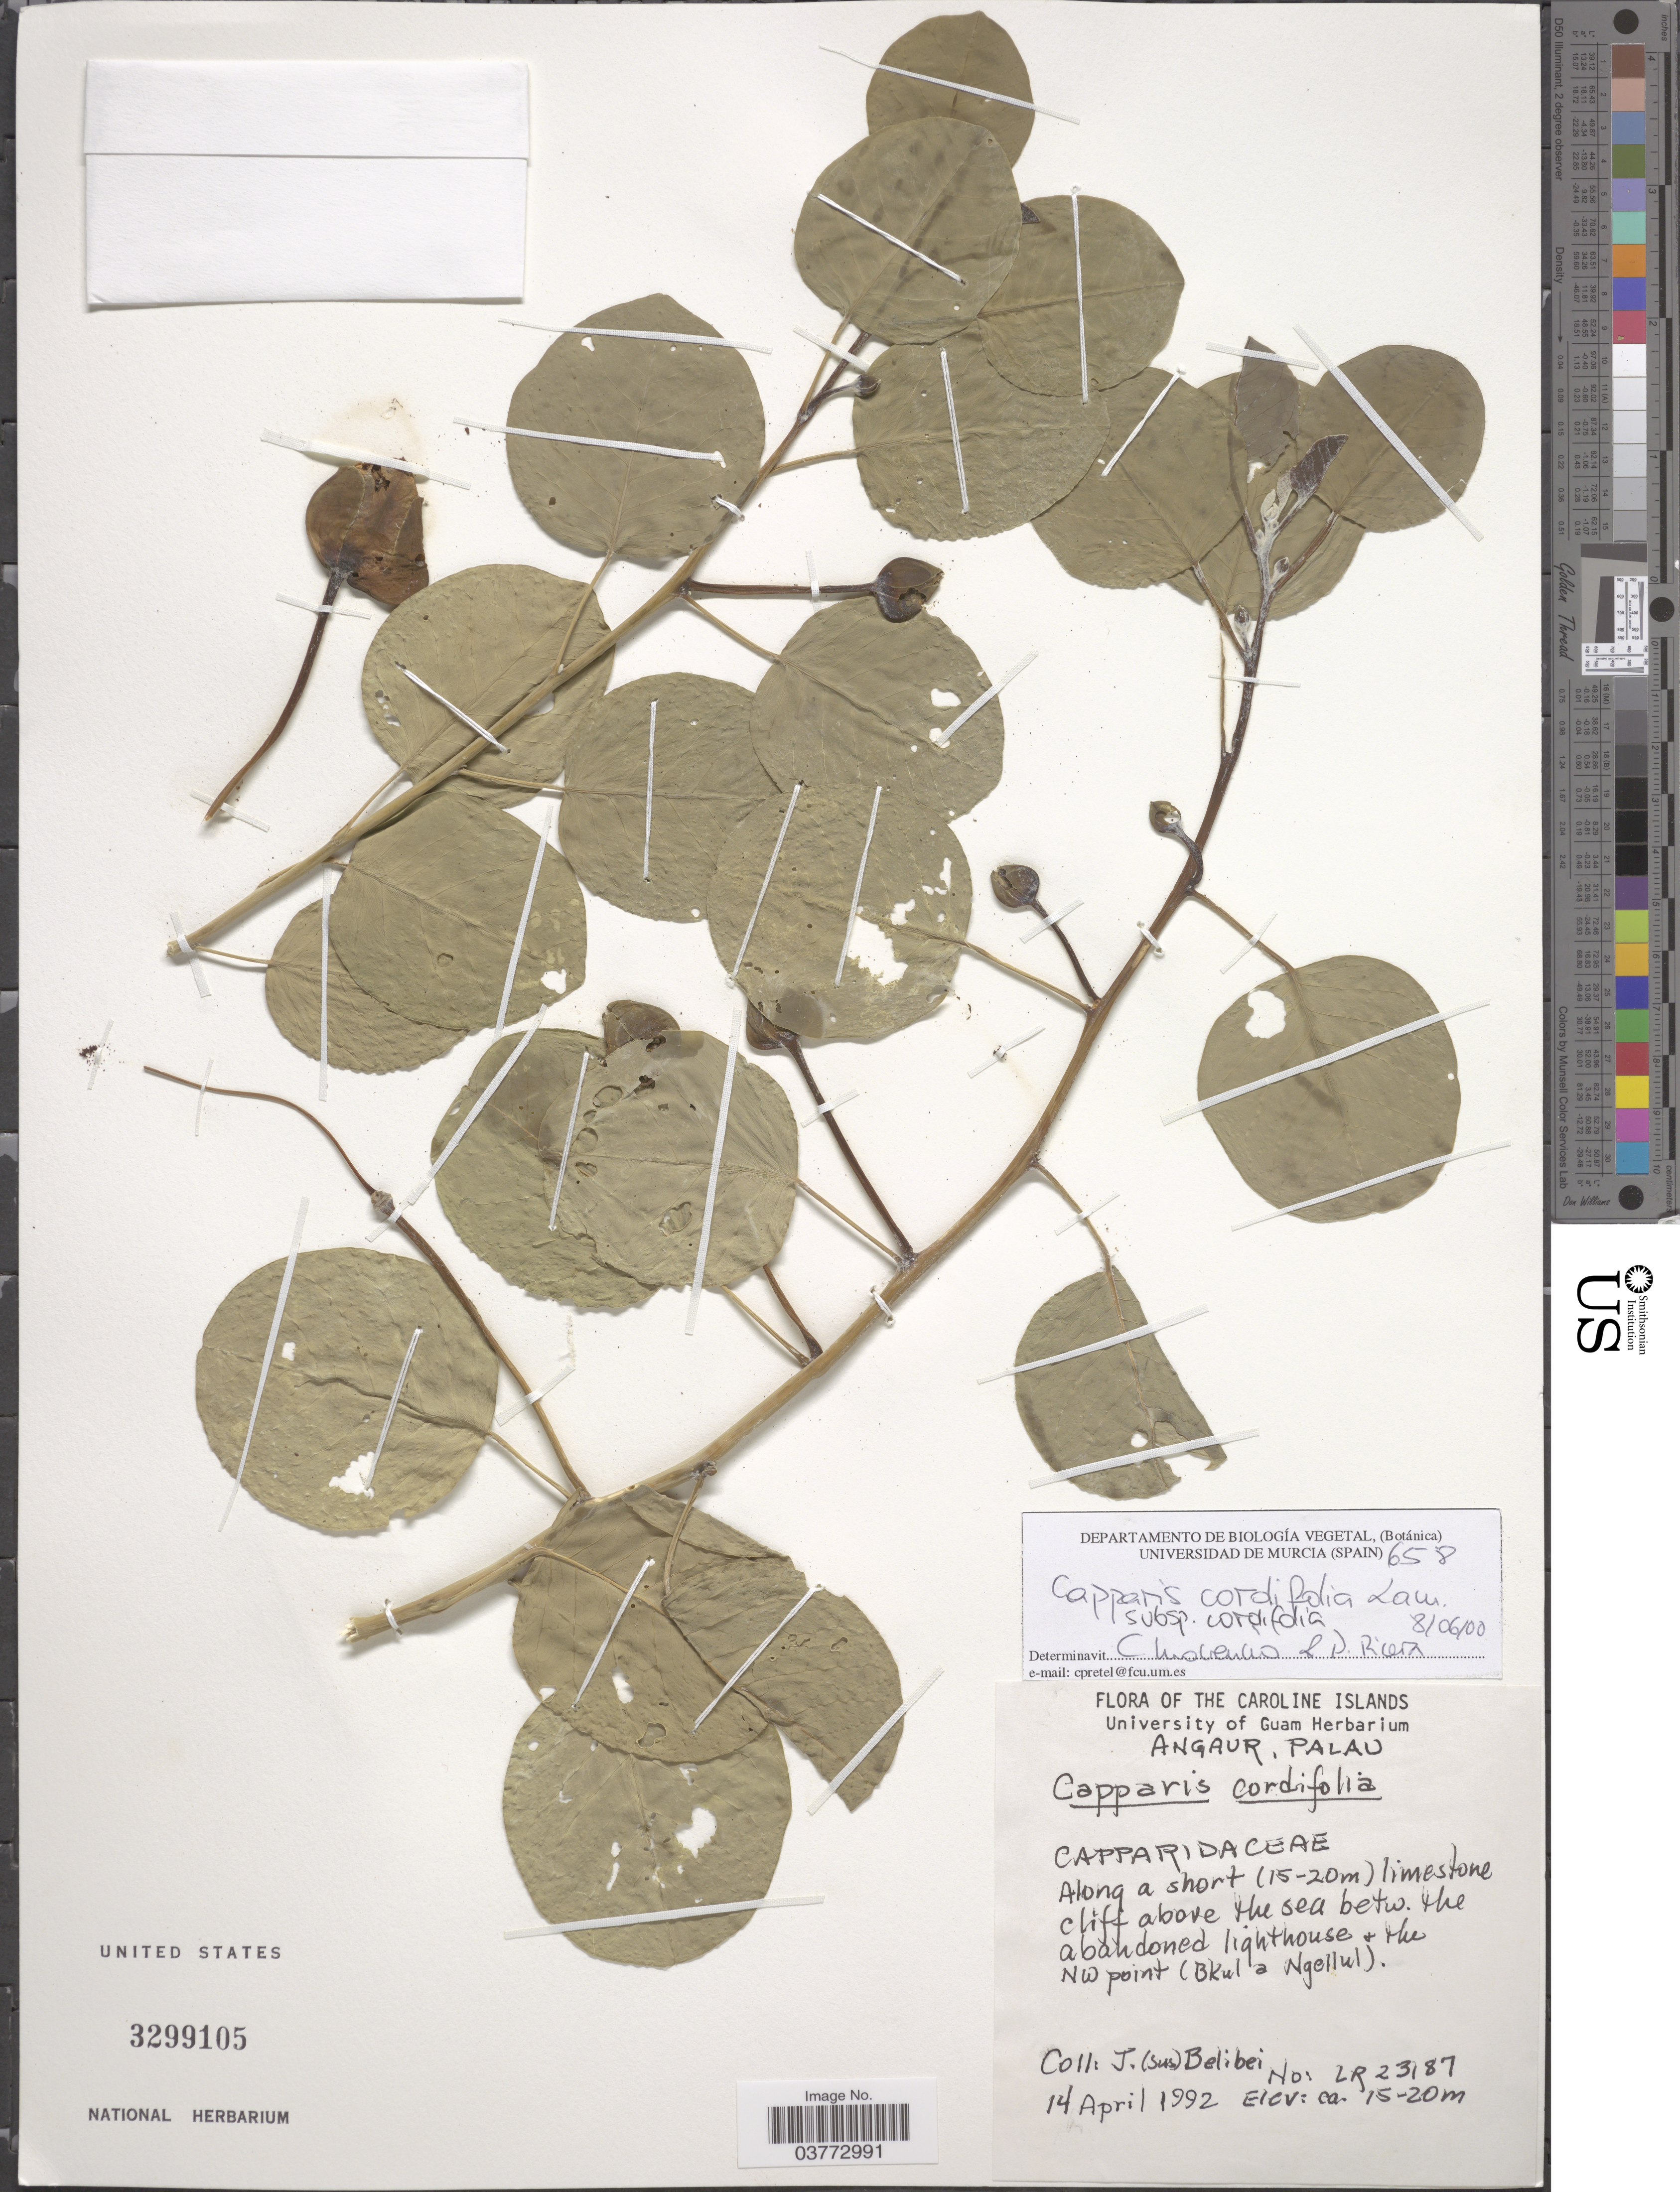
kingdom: Plantae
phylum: Tracheophyta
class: Magnoliopsida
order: Brassicales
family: Capparaceae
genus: Capparis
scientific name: Capparis spinosa subsp. cordifolia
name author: (Lam.) Fici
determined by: Wagner, W. L., (BOT), Smithsonian Institution - National Museum of Natural History (UNITED STATES)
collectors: J. Belibei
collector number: LR23187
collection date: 1992-04-14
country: Palau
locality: The Caroline Islands. Angaur, Palau. Cliff above the sea betw. the abandoned lighthouse + the NW point (Bkul a Ngellul).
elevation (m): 15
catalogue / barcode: US 3299105